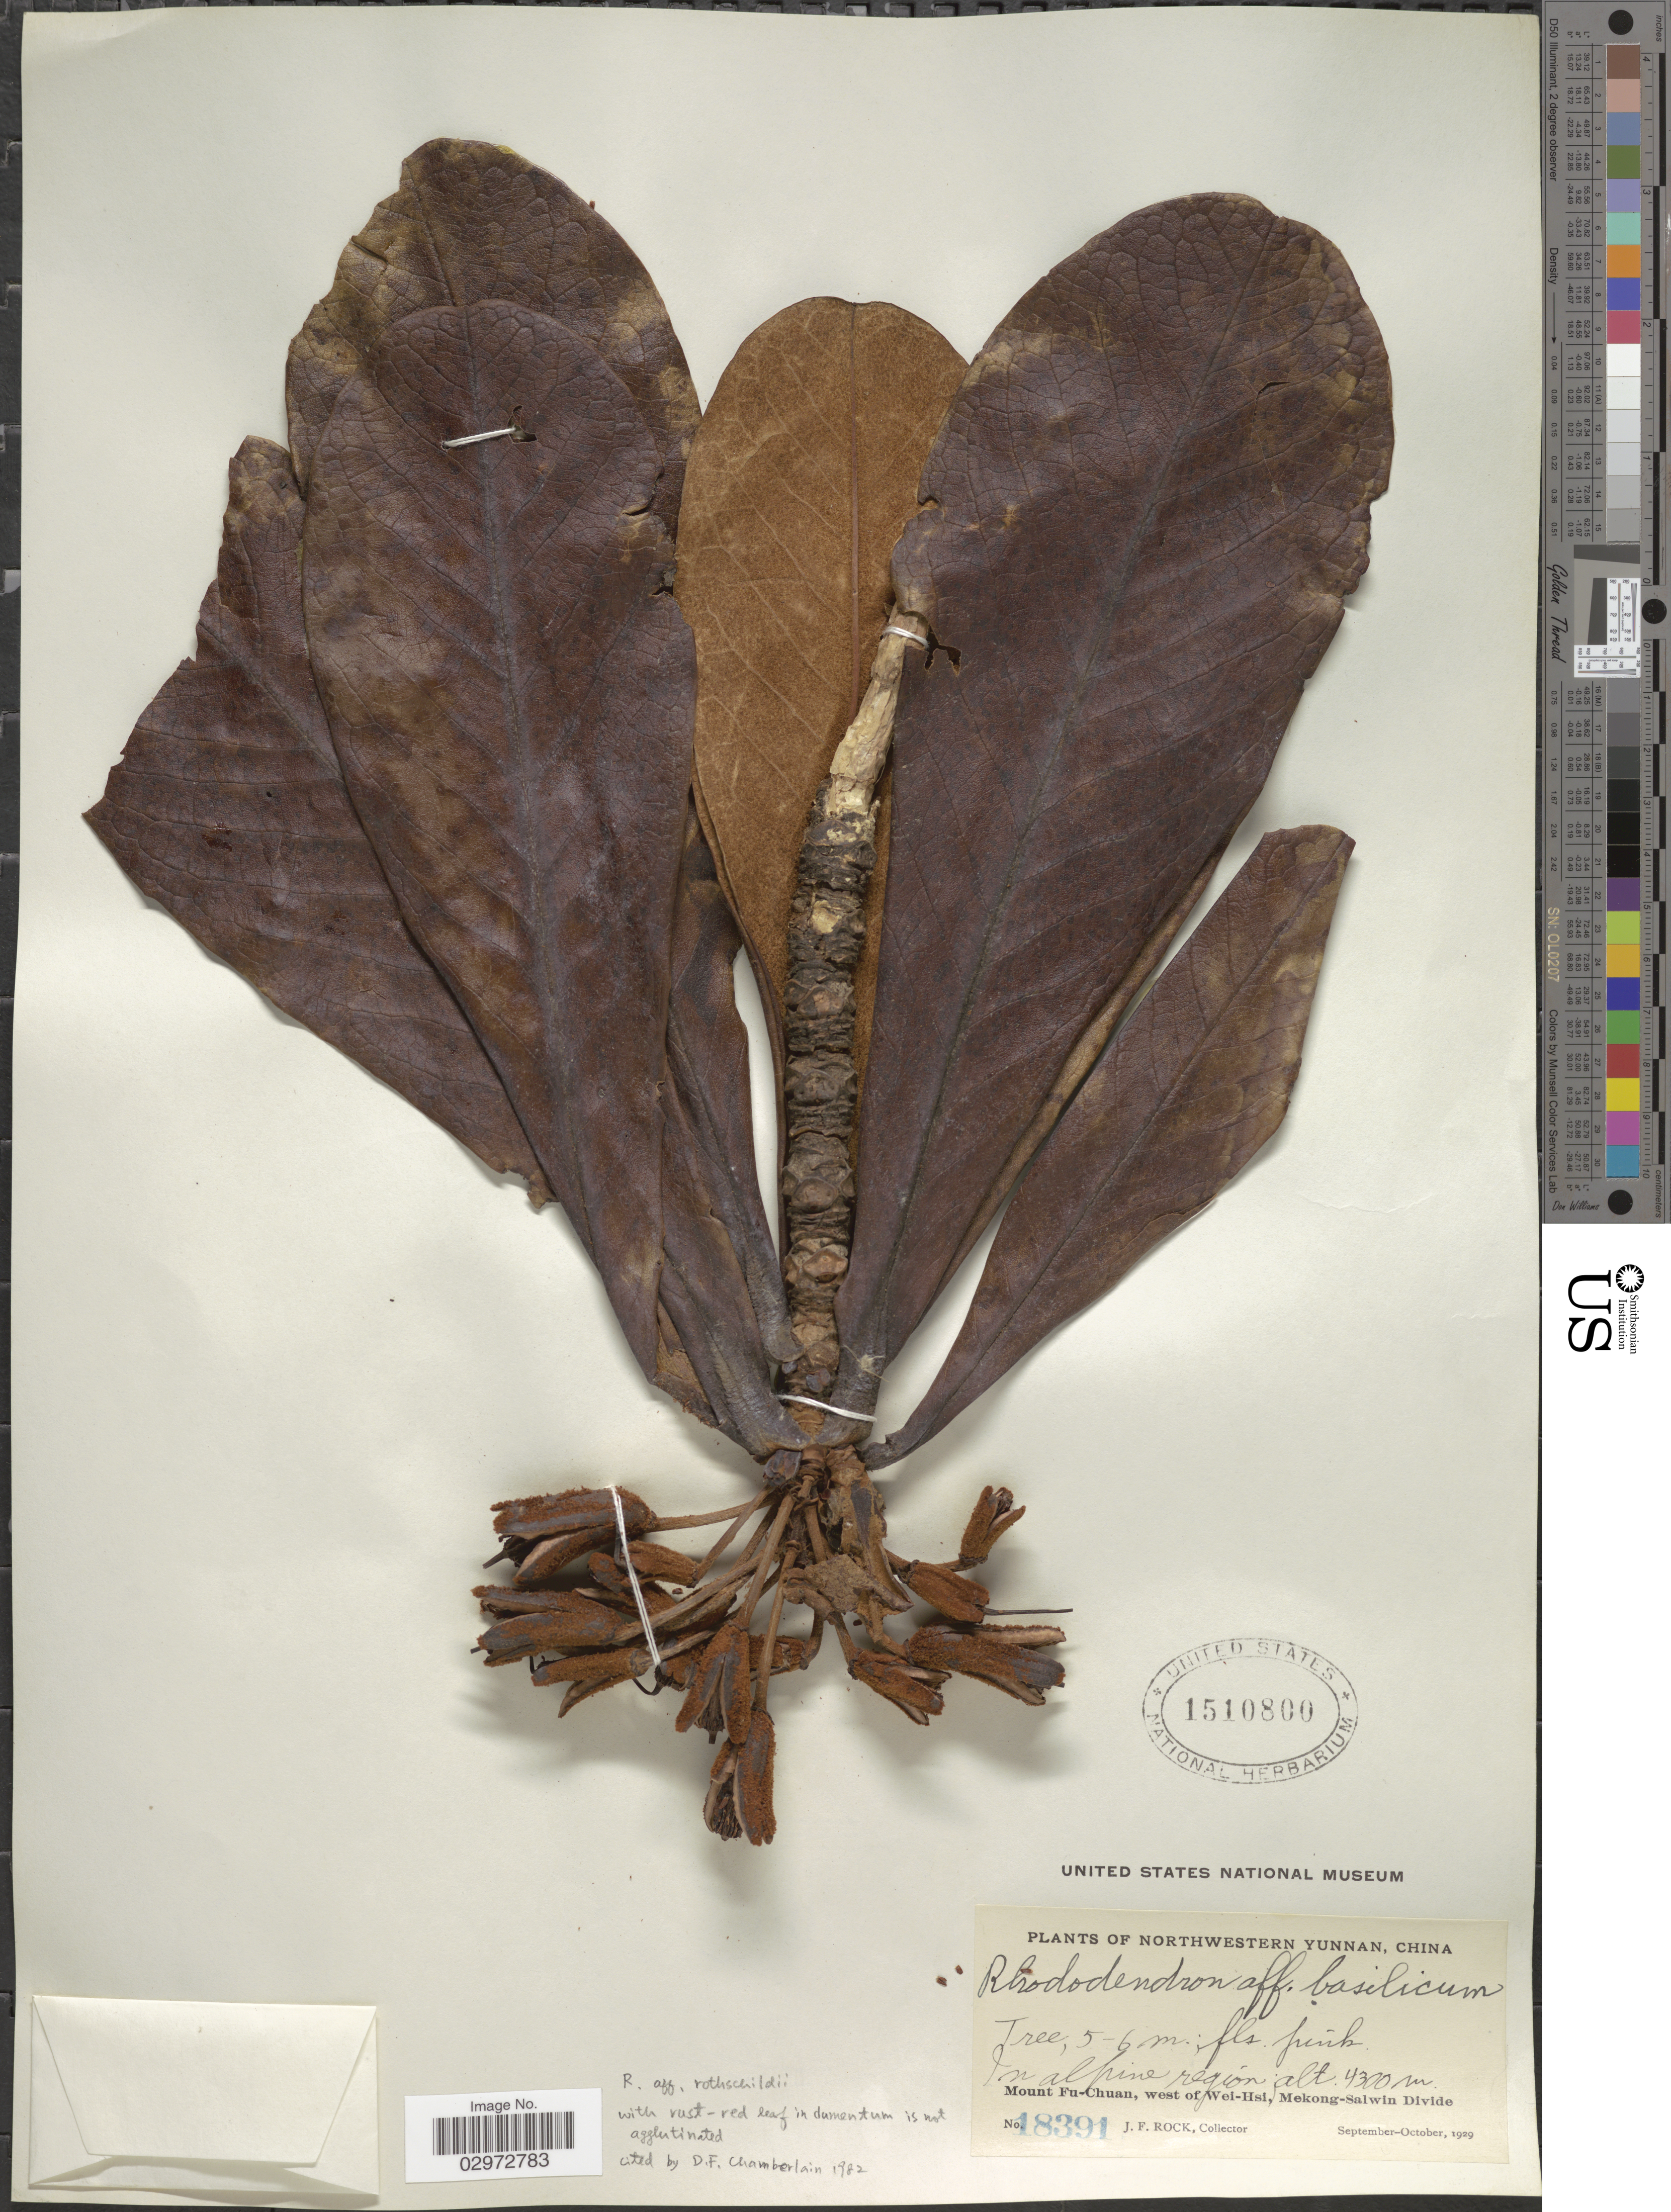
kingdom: Plantae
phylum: Tracheophyta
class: Magnoliopsida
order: Ericales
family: Ericaceae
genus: Rhododendron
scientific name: Rhododendron rothschildii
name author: Davidian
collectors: J. Rock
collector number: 18391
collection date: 1929-09/1929-10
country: China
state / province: Yunnan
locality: Northwestern Yunnan. Mount Fu-Chuan, west of Wei-Hsi, Mekong-Salwin Divide.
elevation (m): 4300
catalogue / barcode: US 1510800